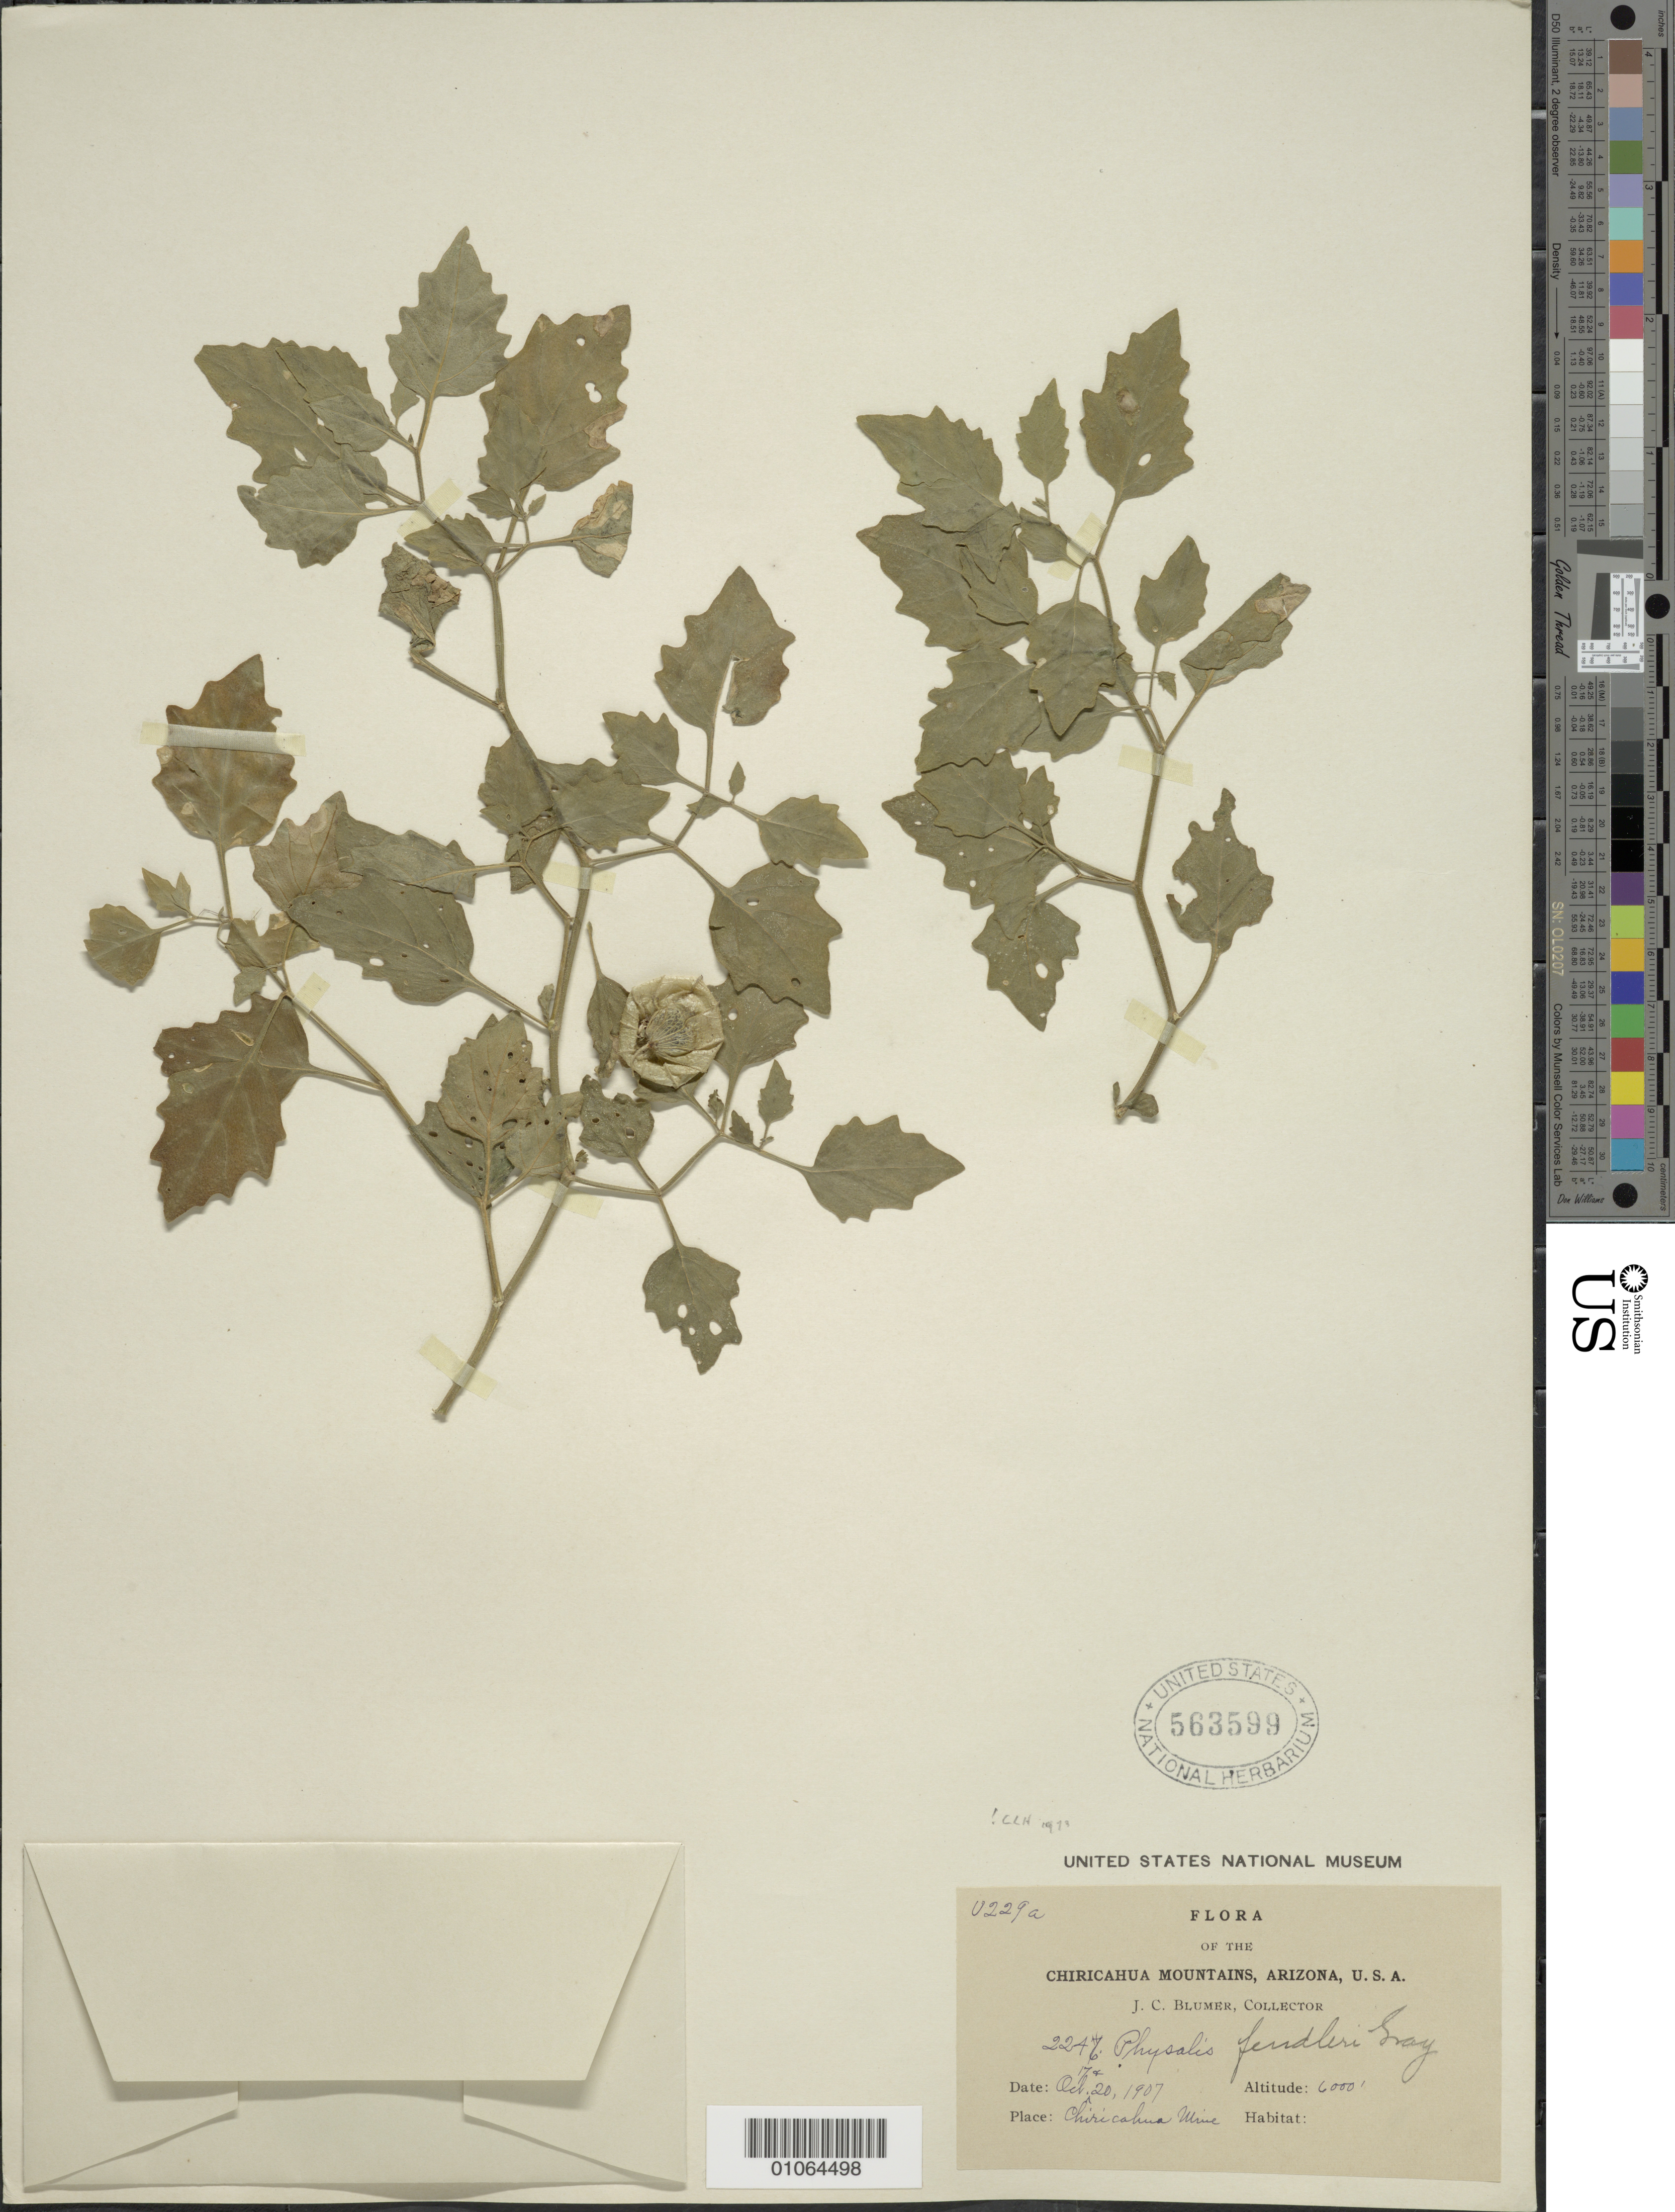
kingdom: Plantae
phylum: Tracheophyta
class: Magnoliopsida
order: Solanales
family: Solanaceae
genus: Physalis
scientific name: Physalis fendleri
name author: A. Gray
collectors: J. C. Blumer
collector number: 2247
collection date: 1907-10-17/1907-10-20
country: United States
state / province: Arizona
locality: Chiricahua Mountains. Chiricahua Mine.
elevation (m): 1829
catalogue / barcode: US 563599